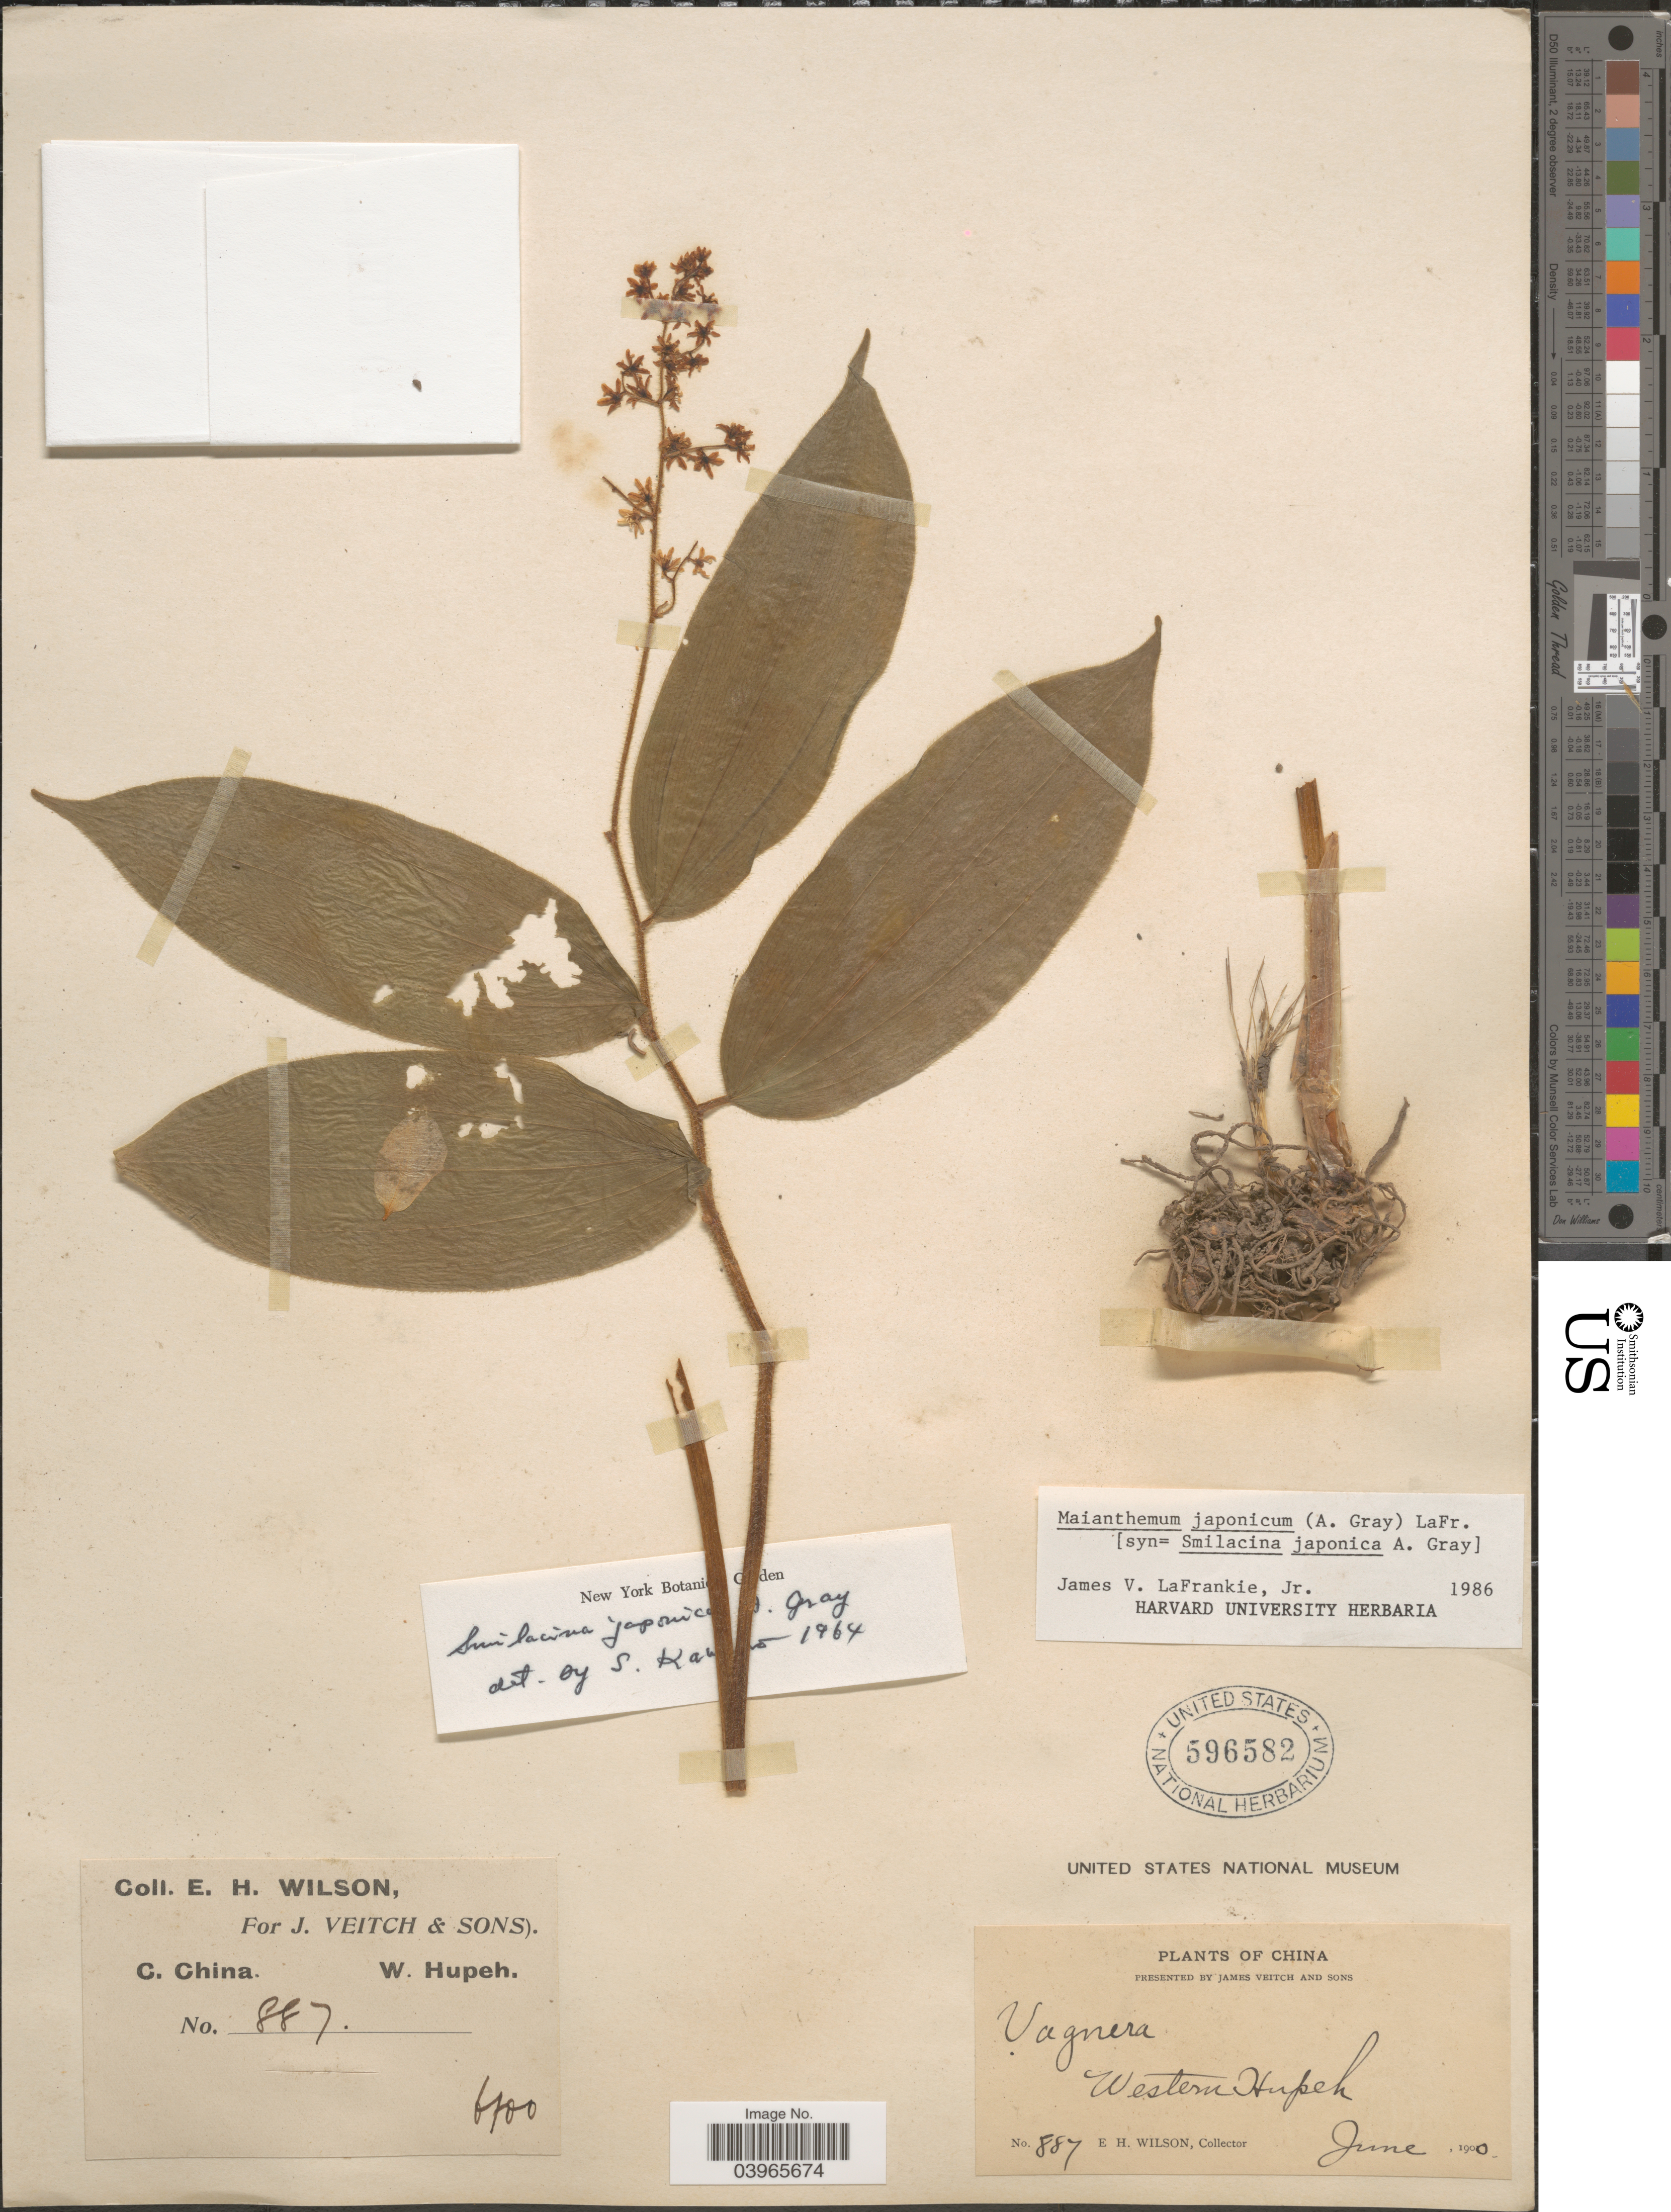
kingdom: Plantae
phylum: Tracheophyta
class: Liliopsida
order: Asparagales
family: Asparagaceae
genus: Maianthemum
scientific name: Maianthemum japonicum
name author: (A. Gray) La Frankie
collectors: E. Wilson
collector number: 887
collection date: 1900-06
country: China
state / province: Hubei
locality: C. China. Western Hupeh.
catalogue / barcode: US 596582